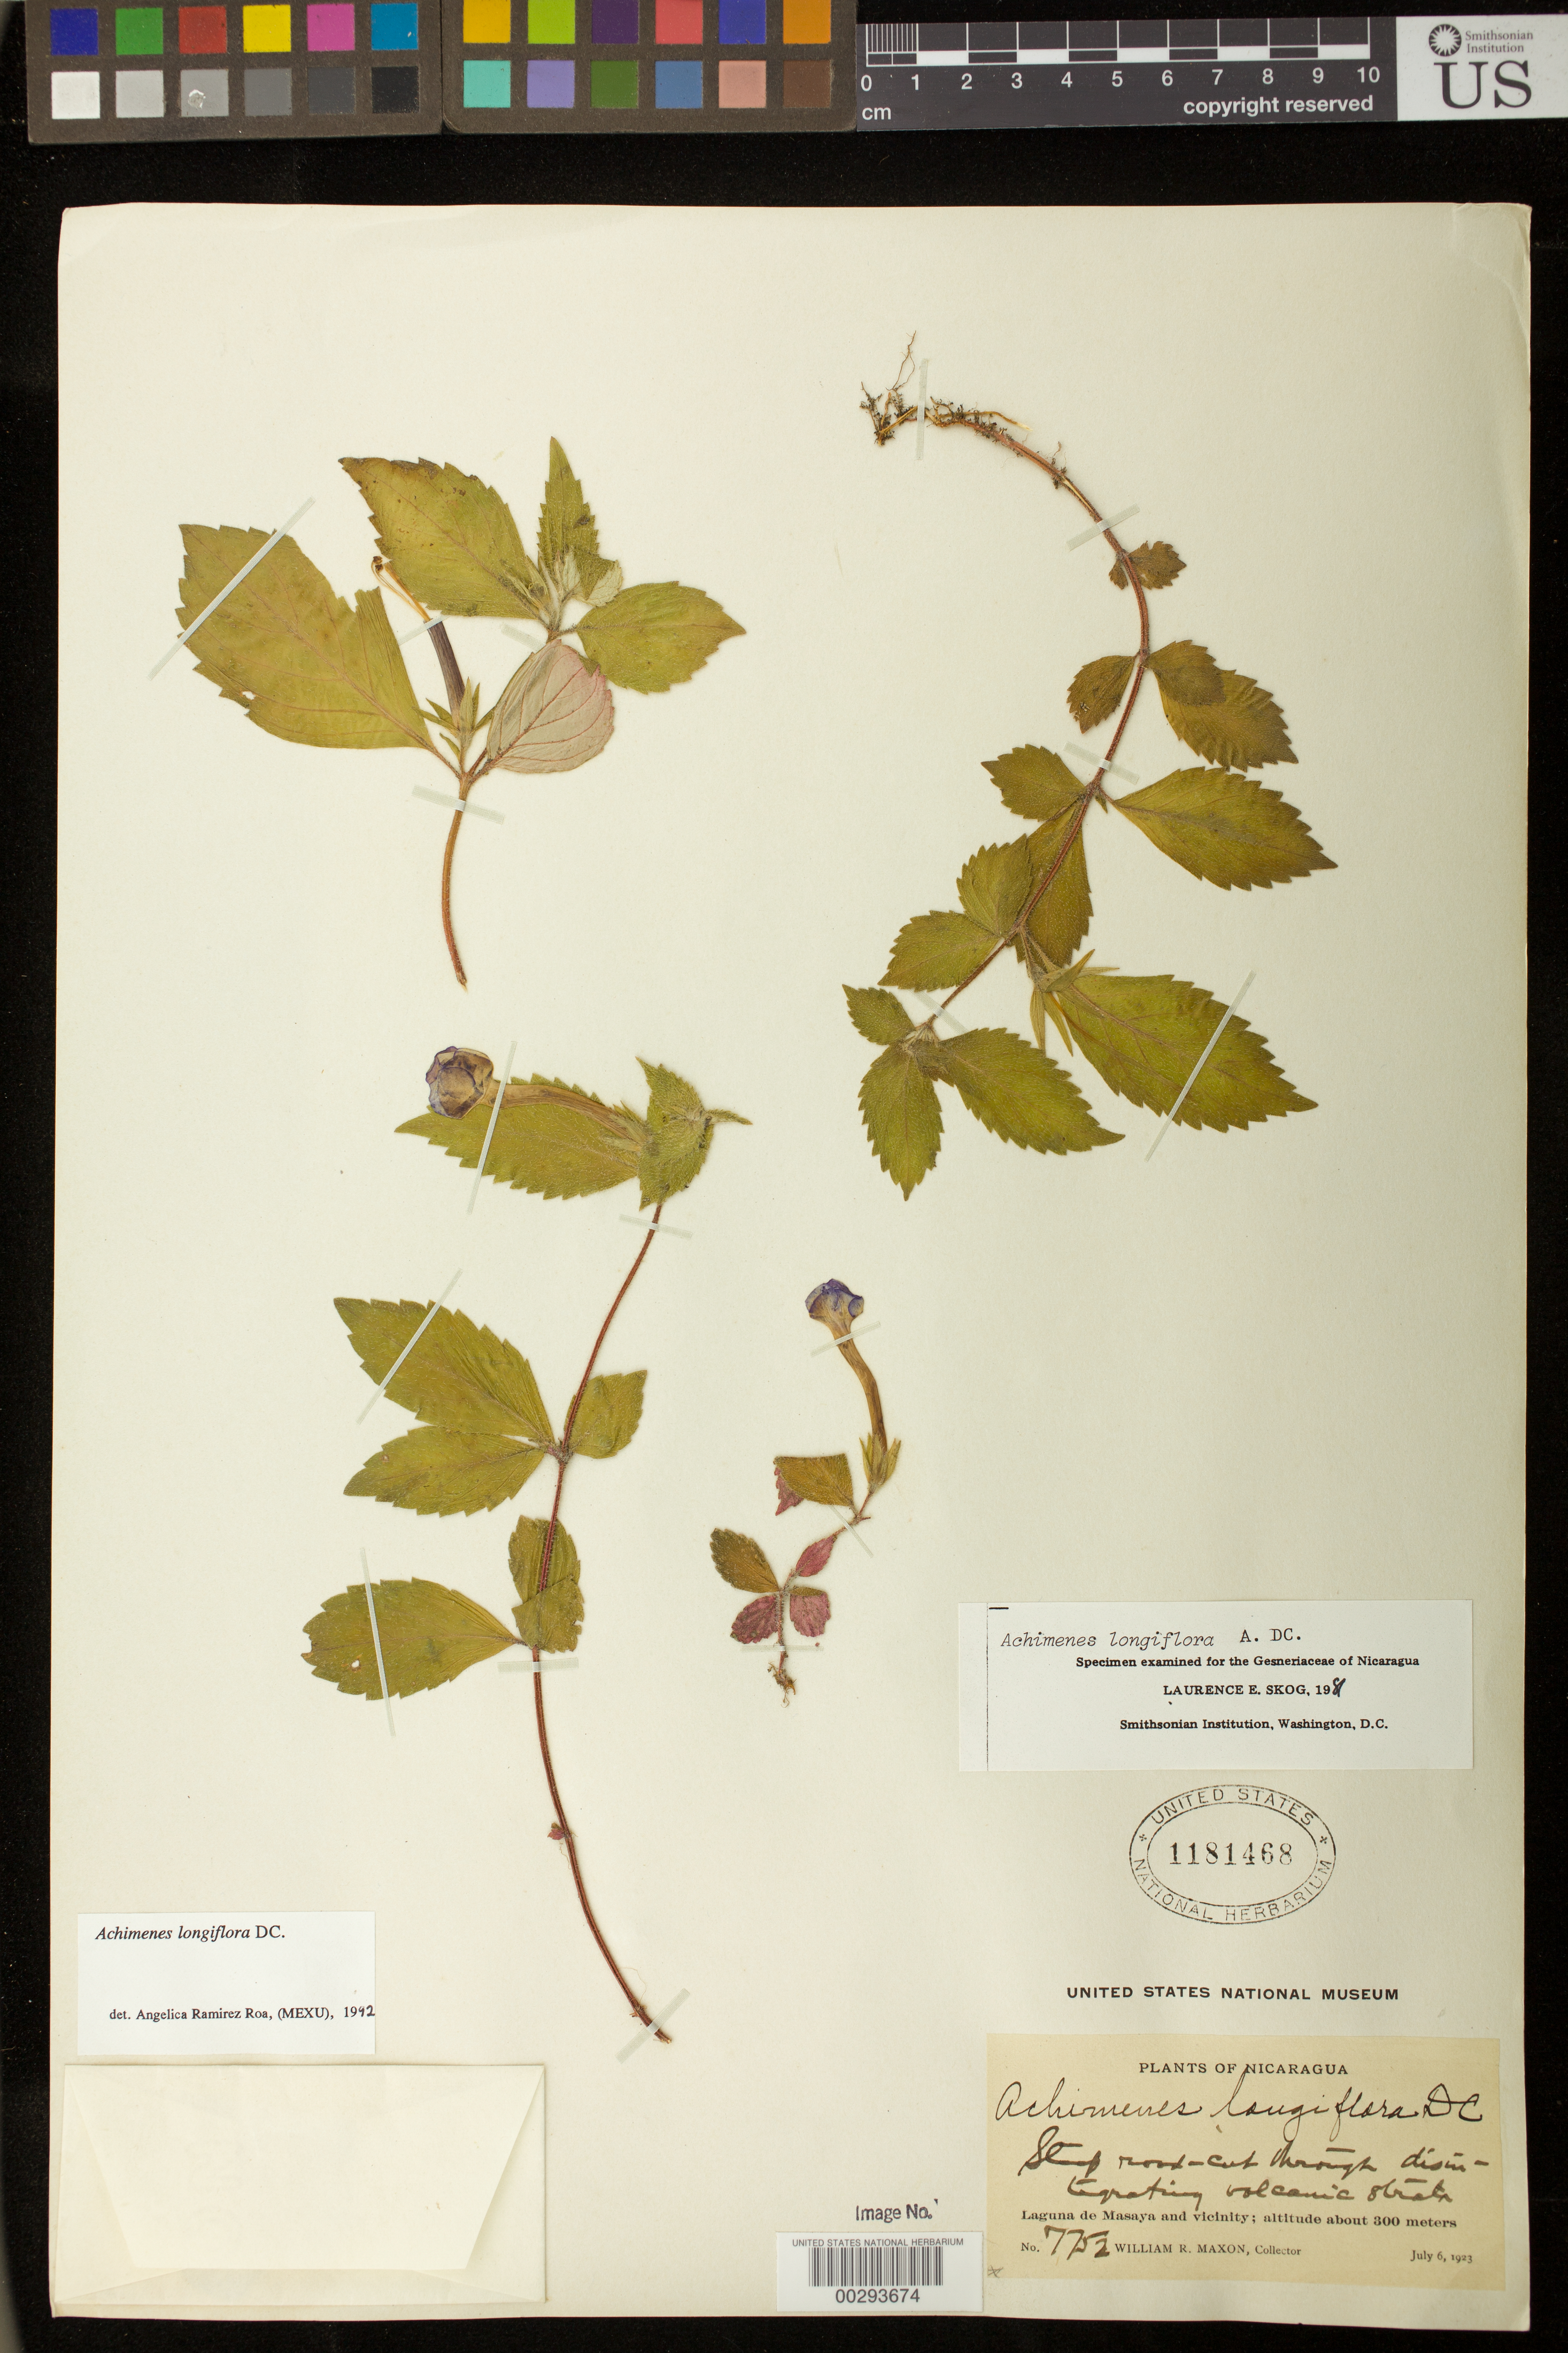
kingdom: Plantae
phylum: Tracheophyta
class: Magnoliopsida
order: Lamiales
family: Gesneriaceae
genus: Achimenes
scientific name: Achimenes longiflora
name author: DC.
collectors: W. R. Maxon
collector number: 7752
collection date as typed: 06 Jul 1923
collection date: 1923-07-06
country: Nicaragua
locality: Laguna de Masaya and vicinity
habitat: Steep road-cut through disintegrating volcanic strata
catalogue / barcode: US 1181468